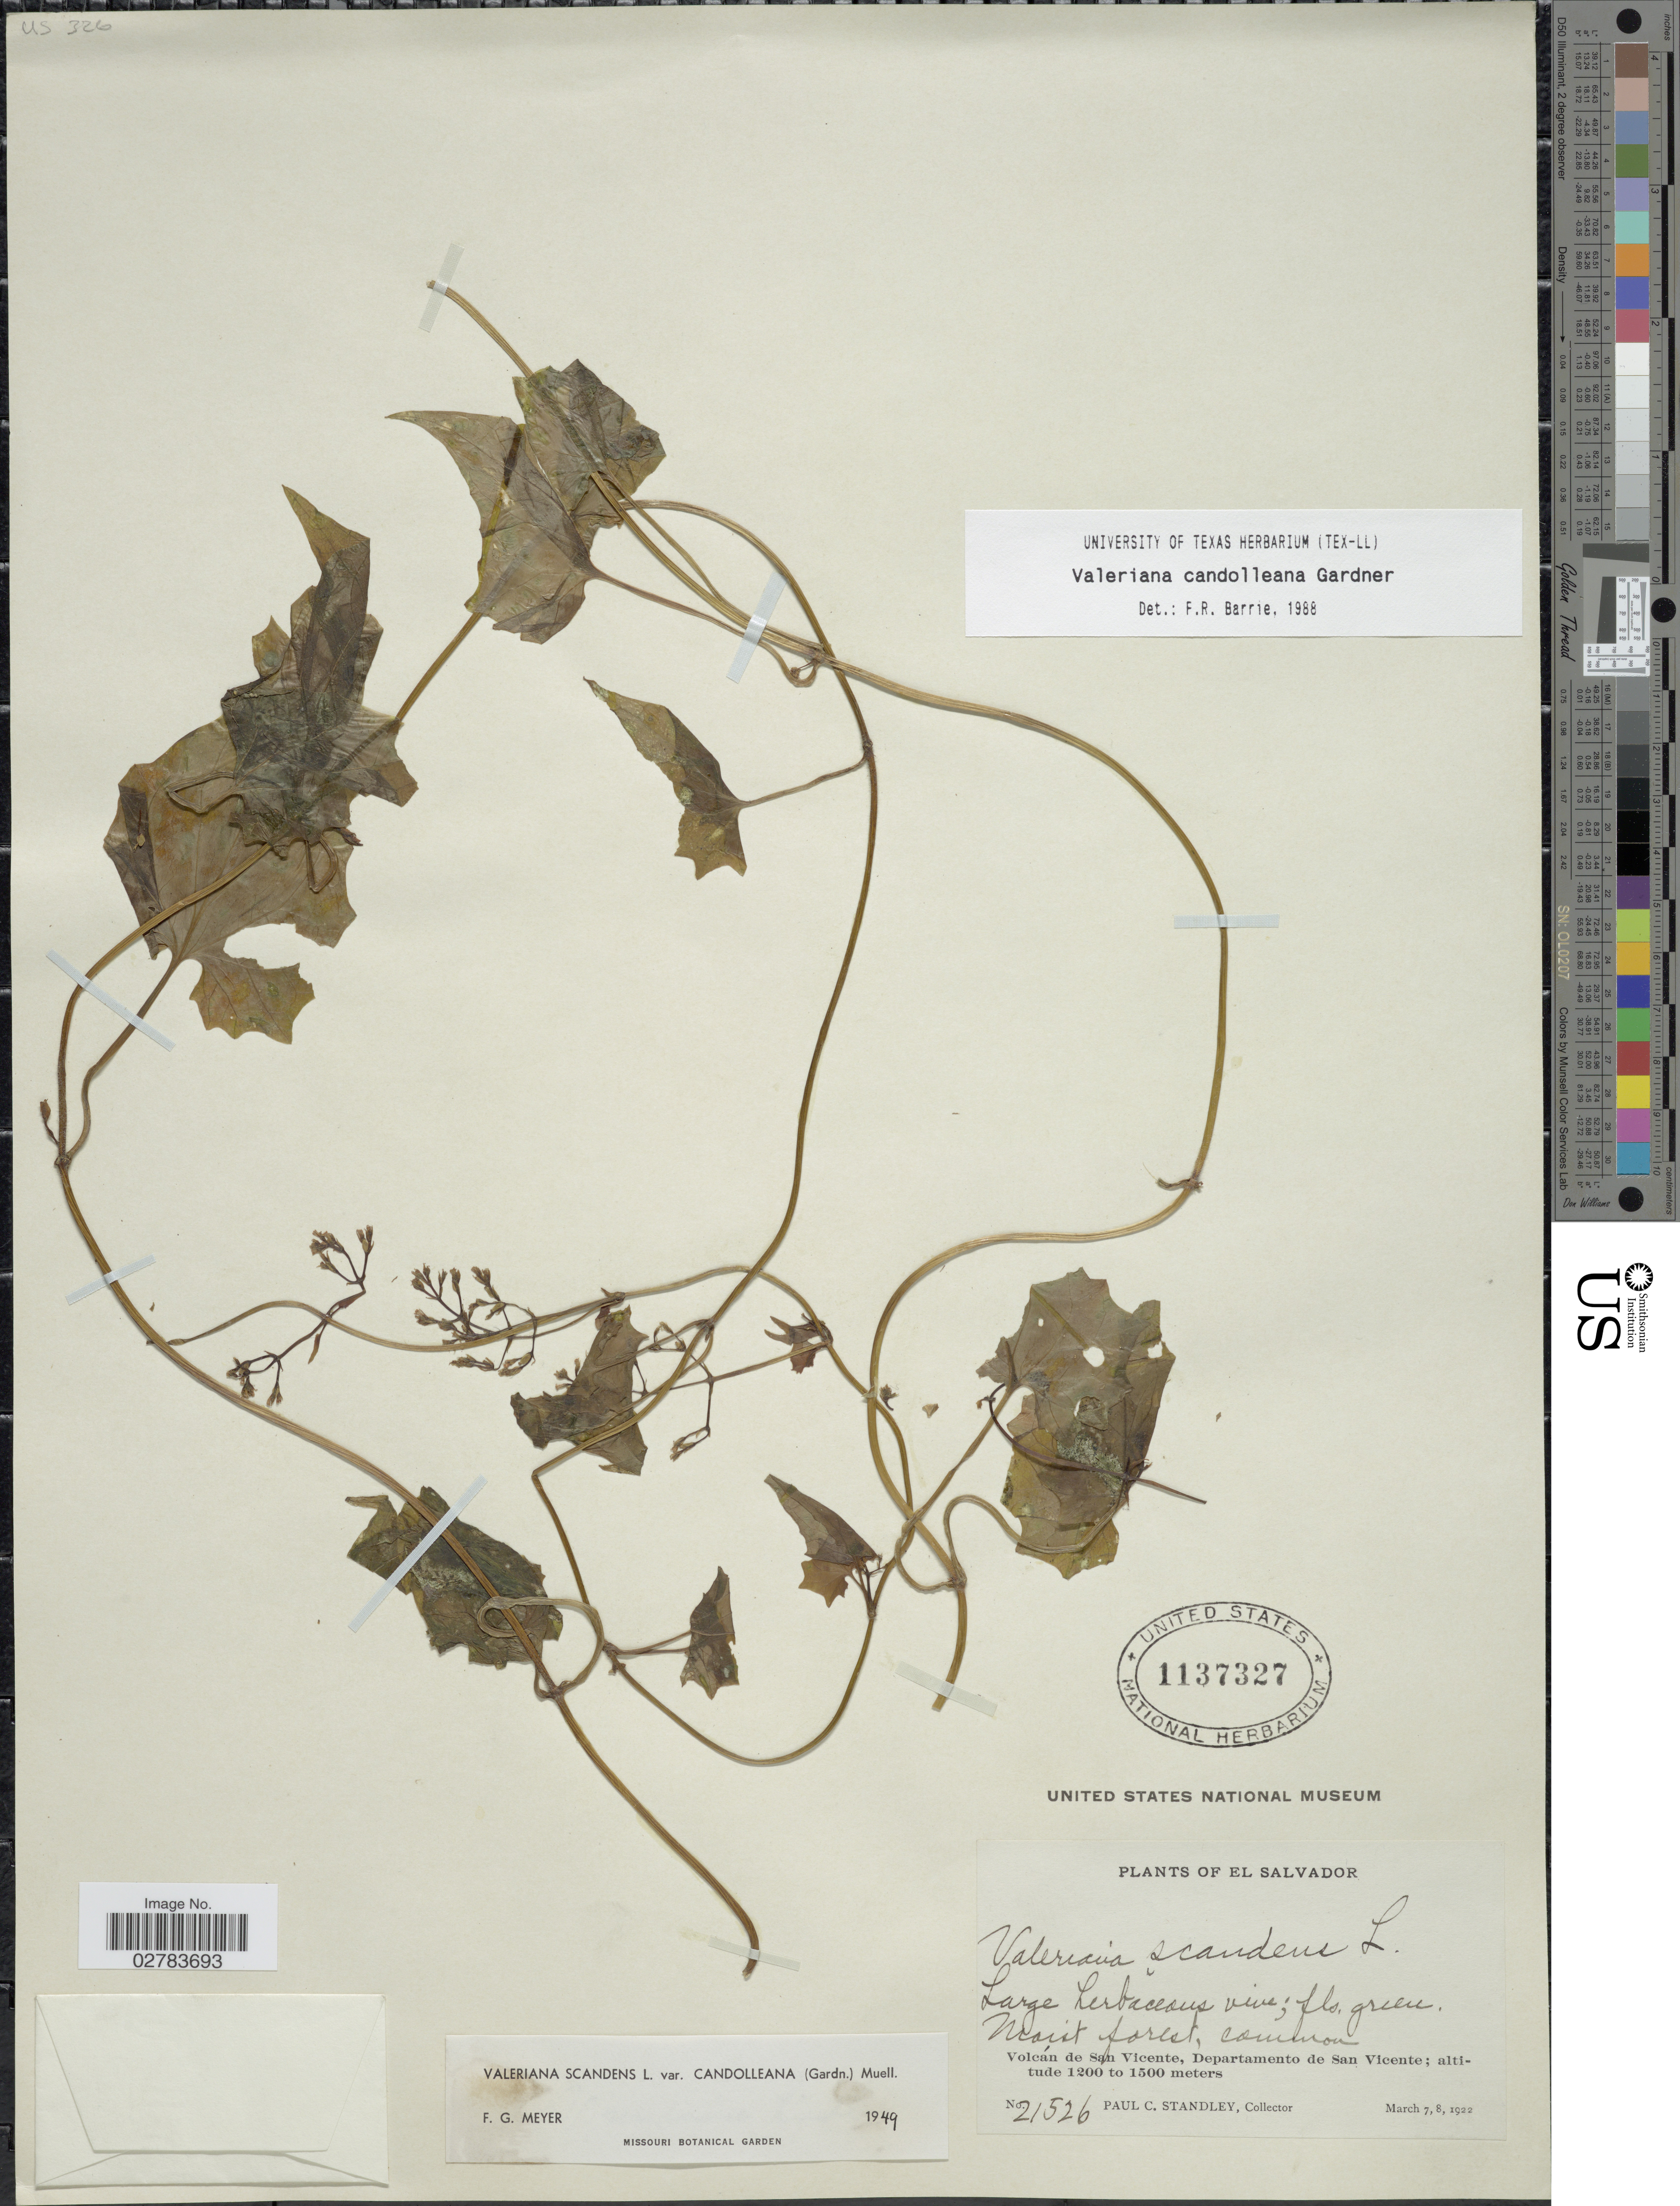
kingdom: Plantae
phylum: Tracheophyta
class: Magnoliopsida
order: Dipsacales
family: Caprifoliaceae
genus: Valeriana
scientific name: Valeriana candolleana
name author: Gardner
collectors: P. C. Standley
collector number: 21526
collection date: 1922-03-07/1922-03-08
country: El Salvador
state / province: San Vincente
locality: Volcán de San Vicente, Departamento de San Vicente.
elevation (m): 1200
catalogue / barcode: US 1137327